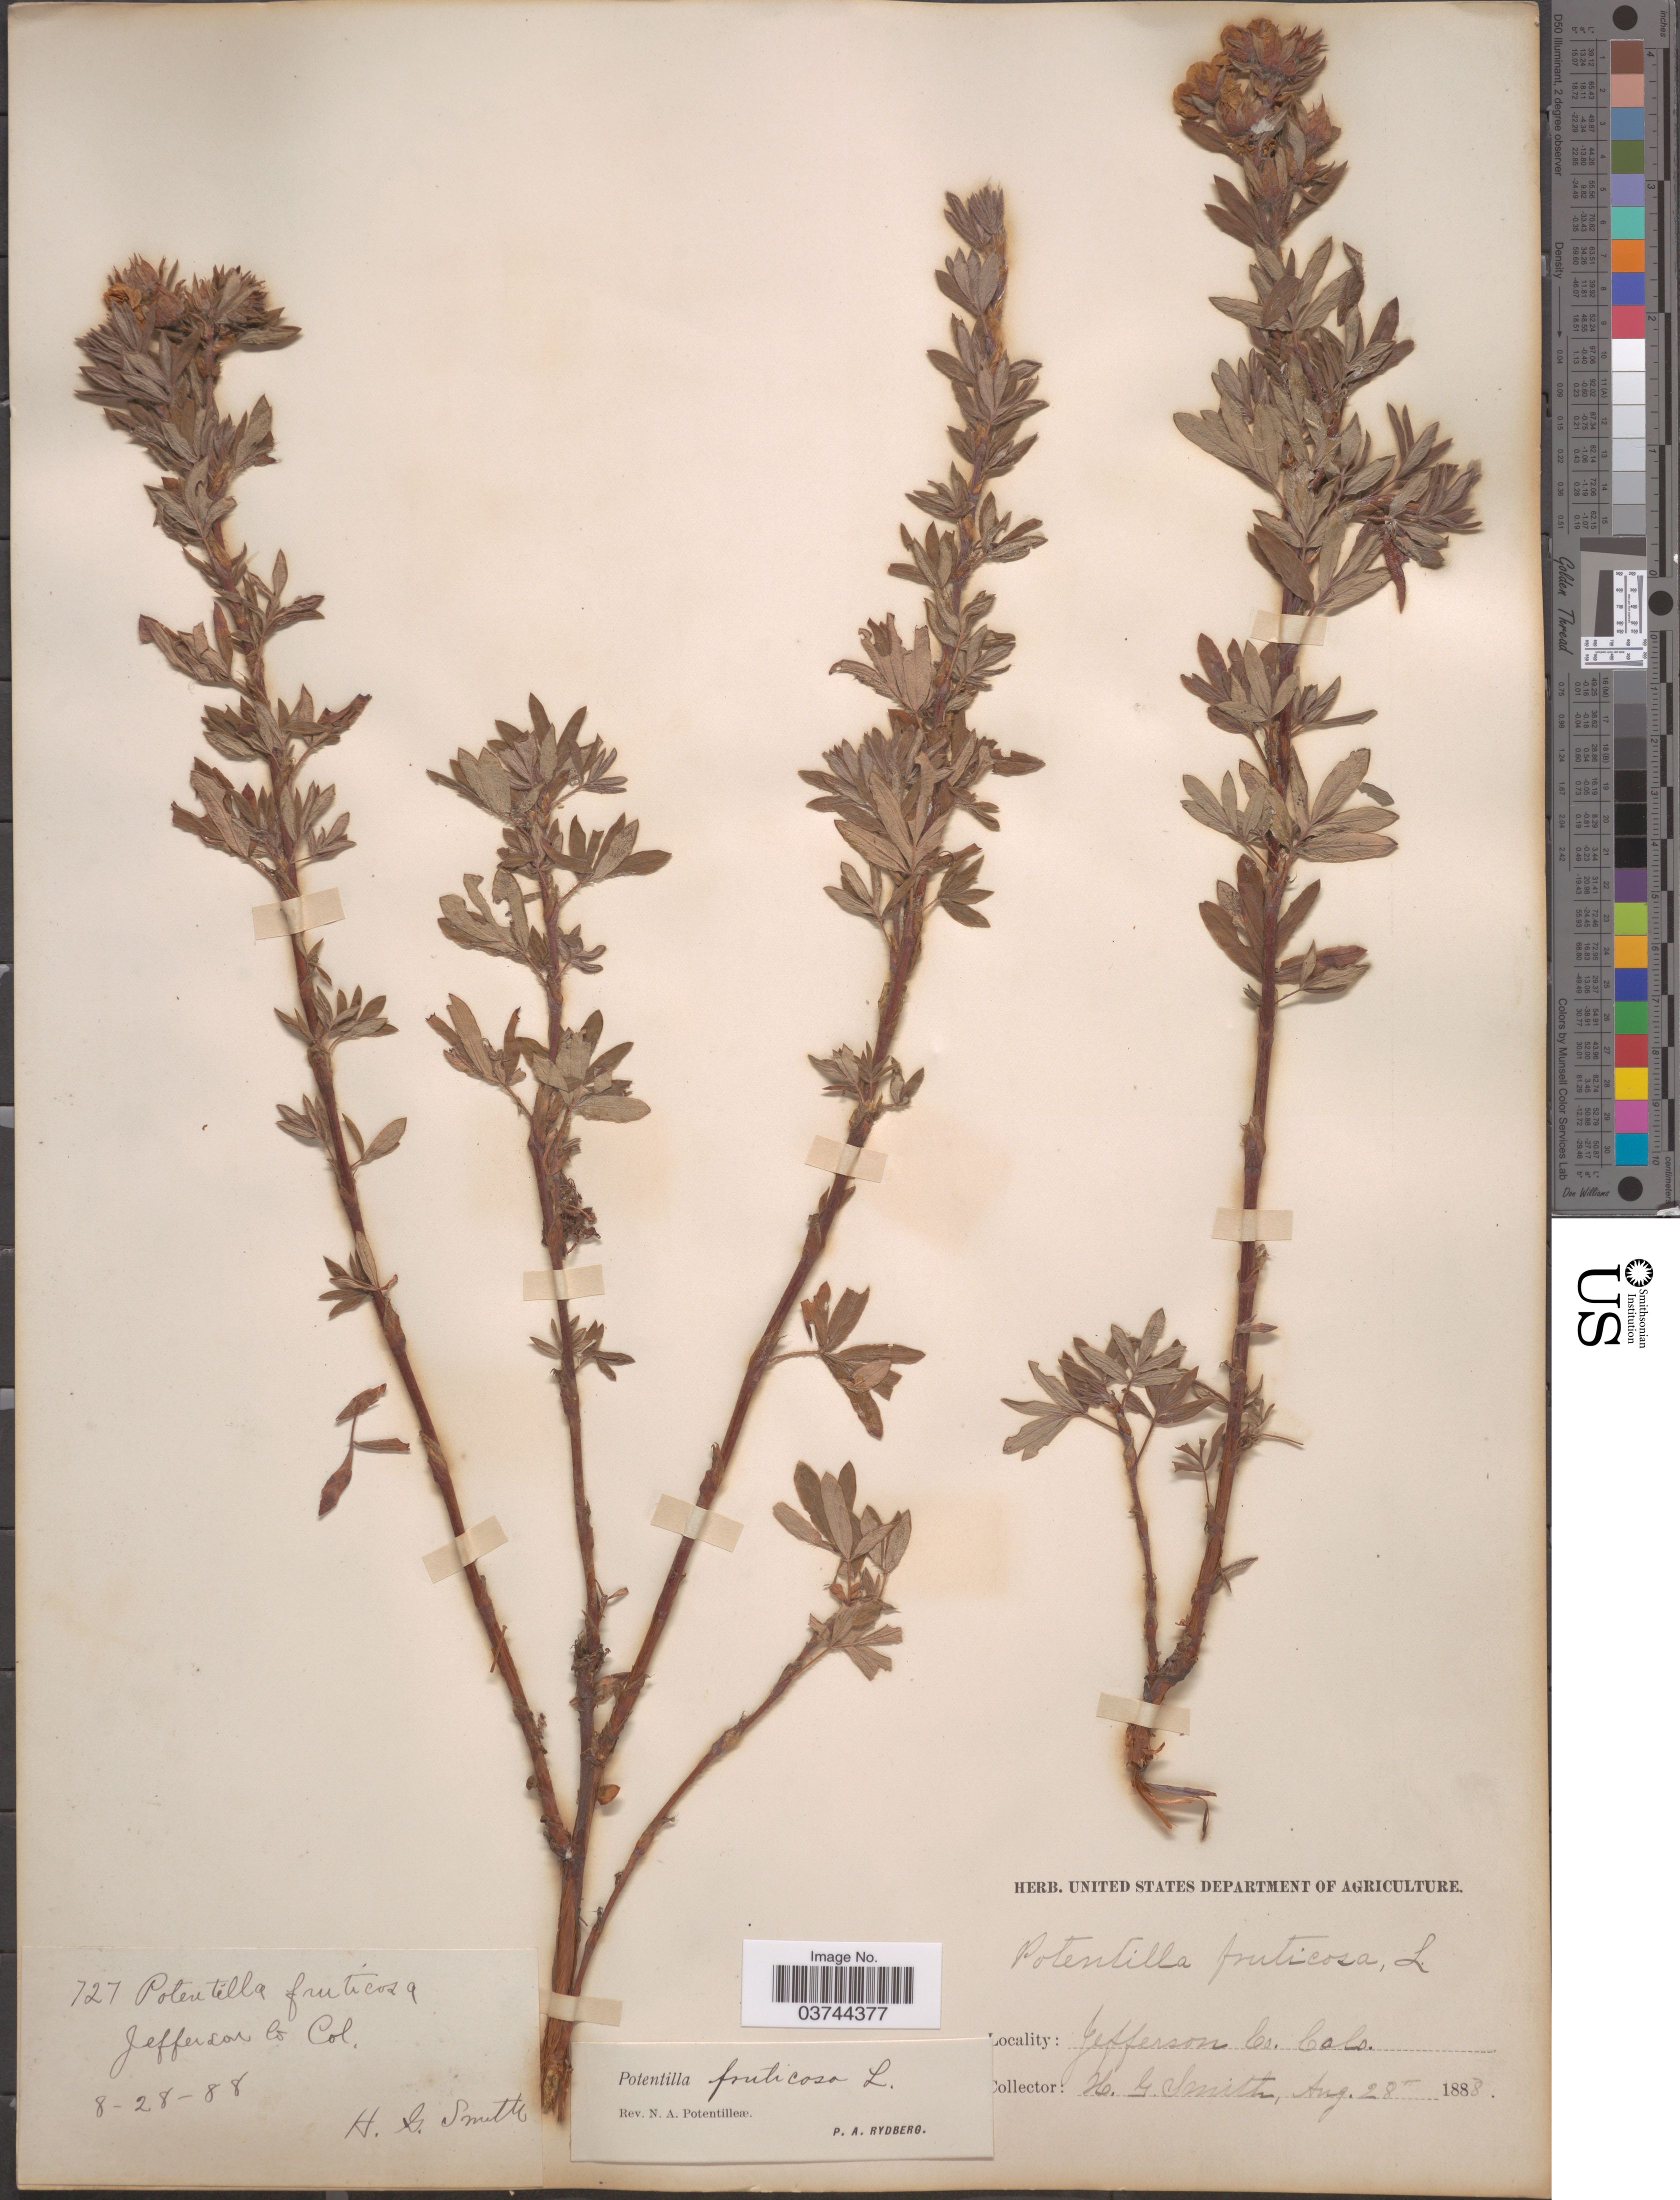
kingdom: Plantae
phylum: Tracheophyta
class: Magnoliopsida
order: Rosales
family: Rosaceae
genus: Dasiphora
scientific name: Dasiphora fruticosa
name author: (L.) Rydb.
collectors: H. Smith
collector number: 727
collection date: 1888-08-28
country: United States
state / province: Colorado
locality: Jefferson Co.